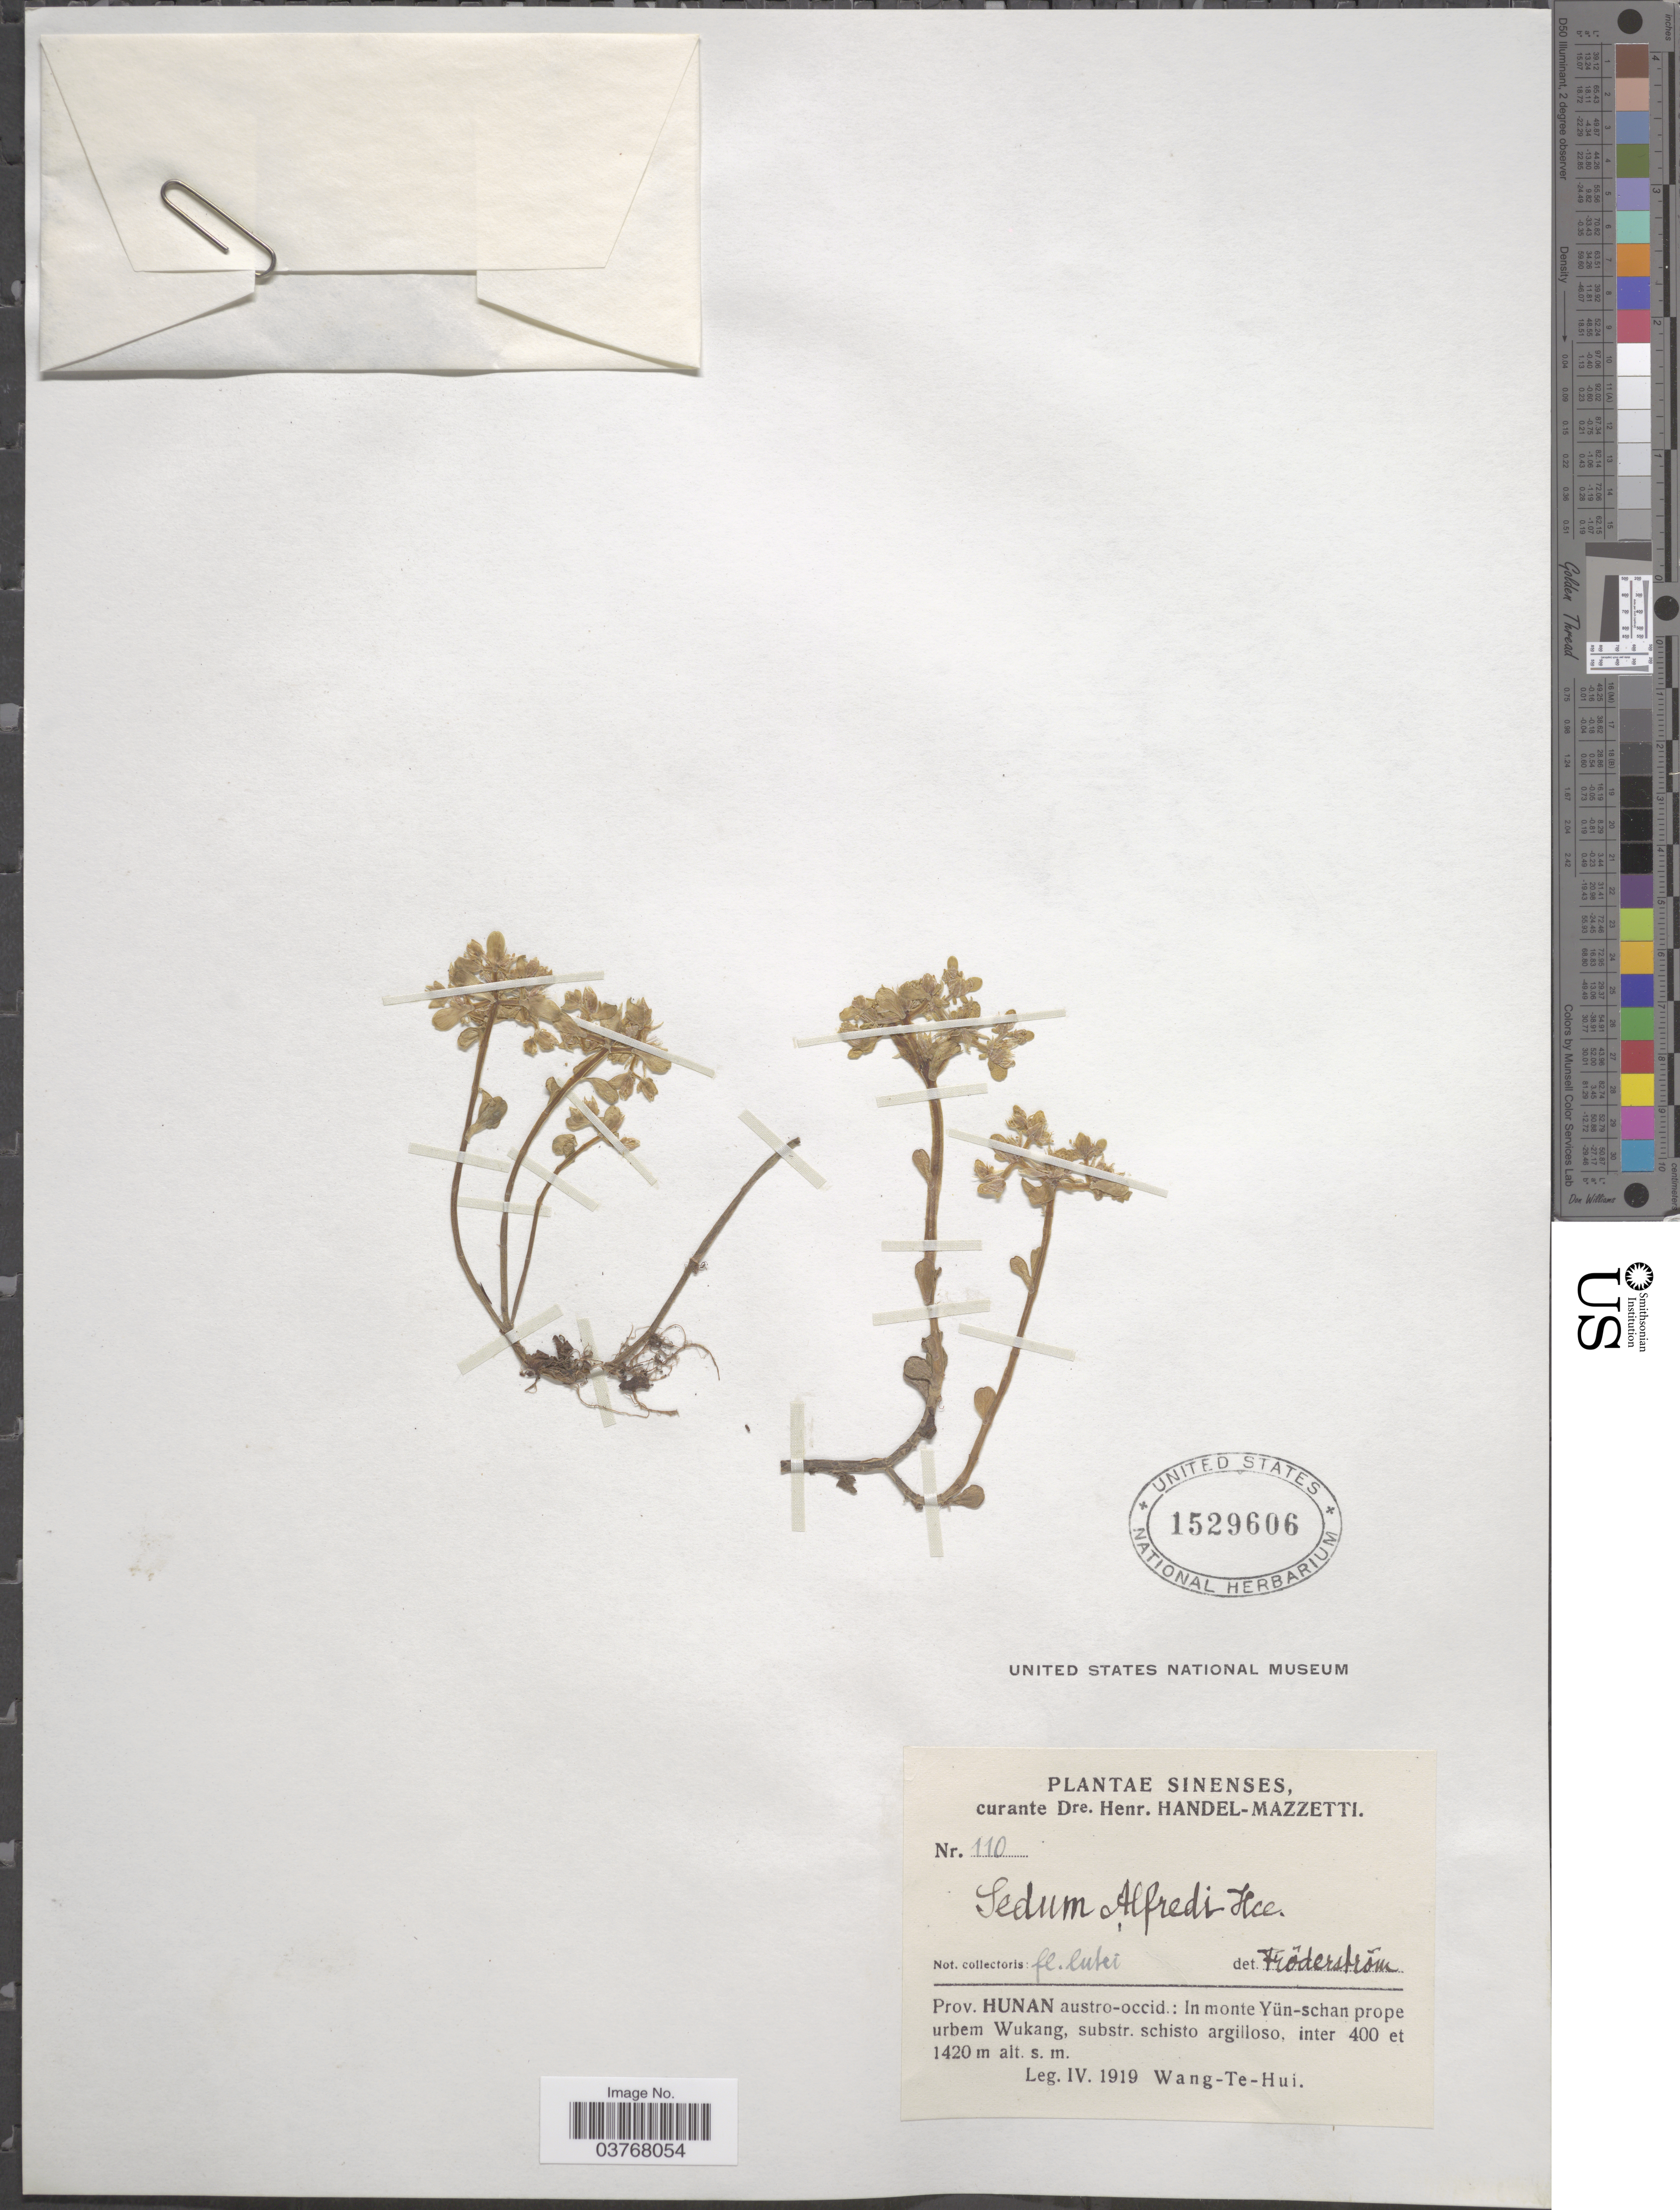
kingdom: Plantae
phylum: Tracheophyta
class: Magnoliopsida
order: Saxifragales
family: Crassulaceae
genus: Sedum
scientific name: Sedum alfredi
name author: Hance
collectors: T. H. Wang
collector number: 110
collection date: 1919-04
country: China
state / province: Hunan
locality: Sinenses. Prov. Hunan austro-occid.: In monte Yün-schan prope urbem Wukang.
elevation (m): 400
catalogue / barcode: US 1529606